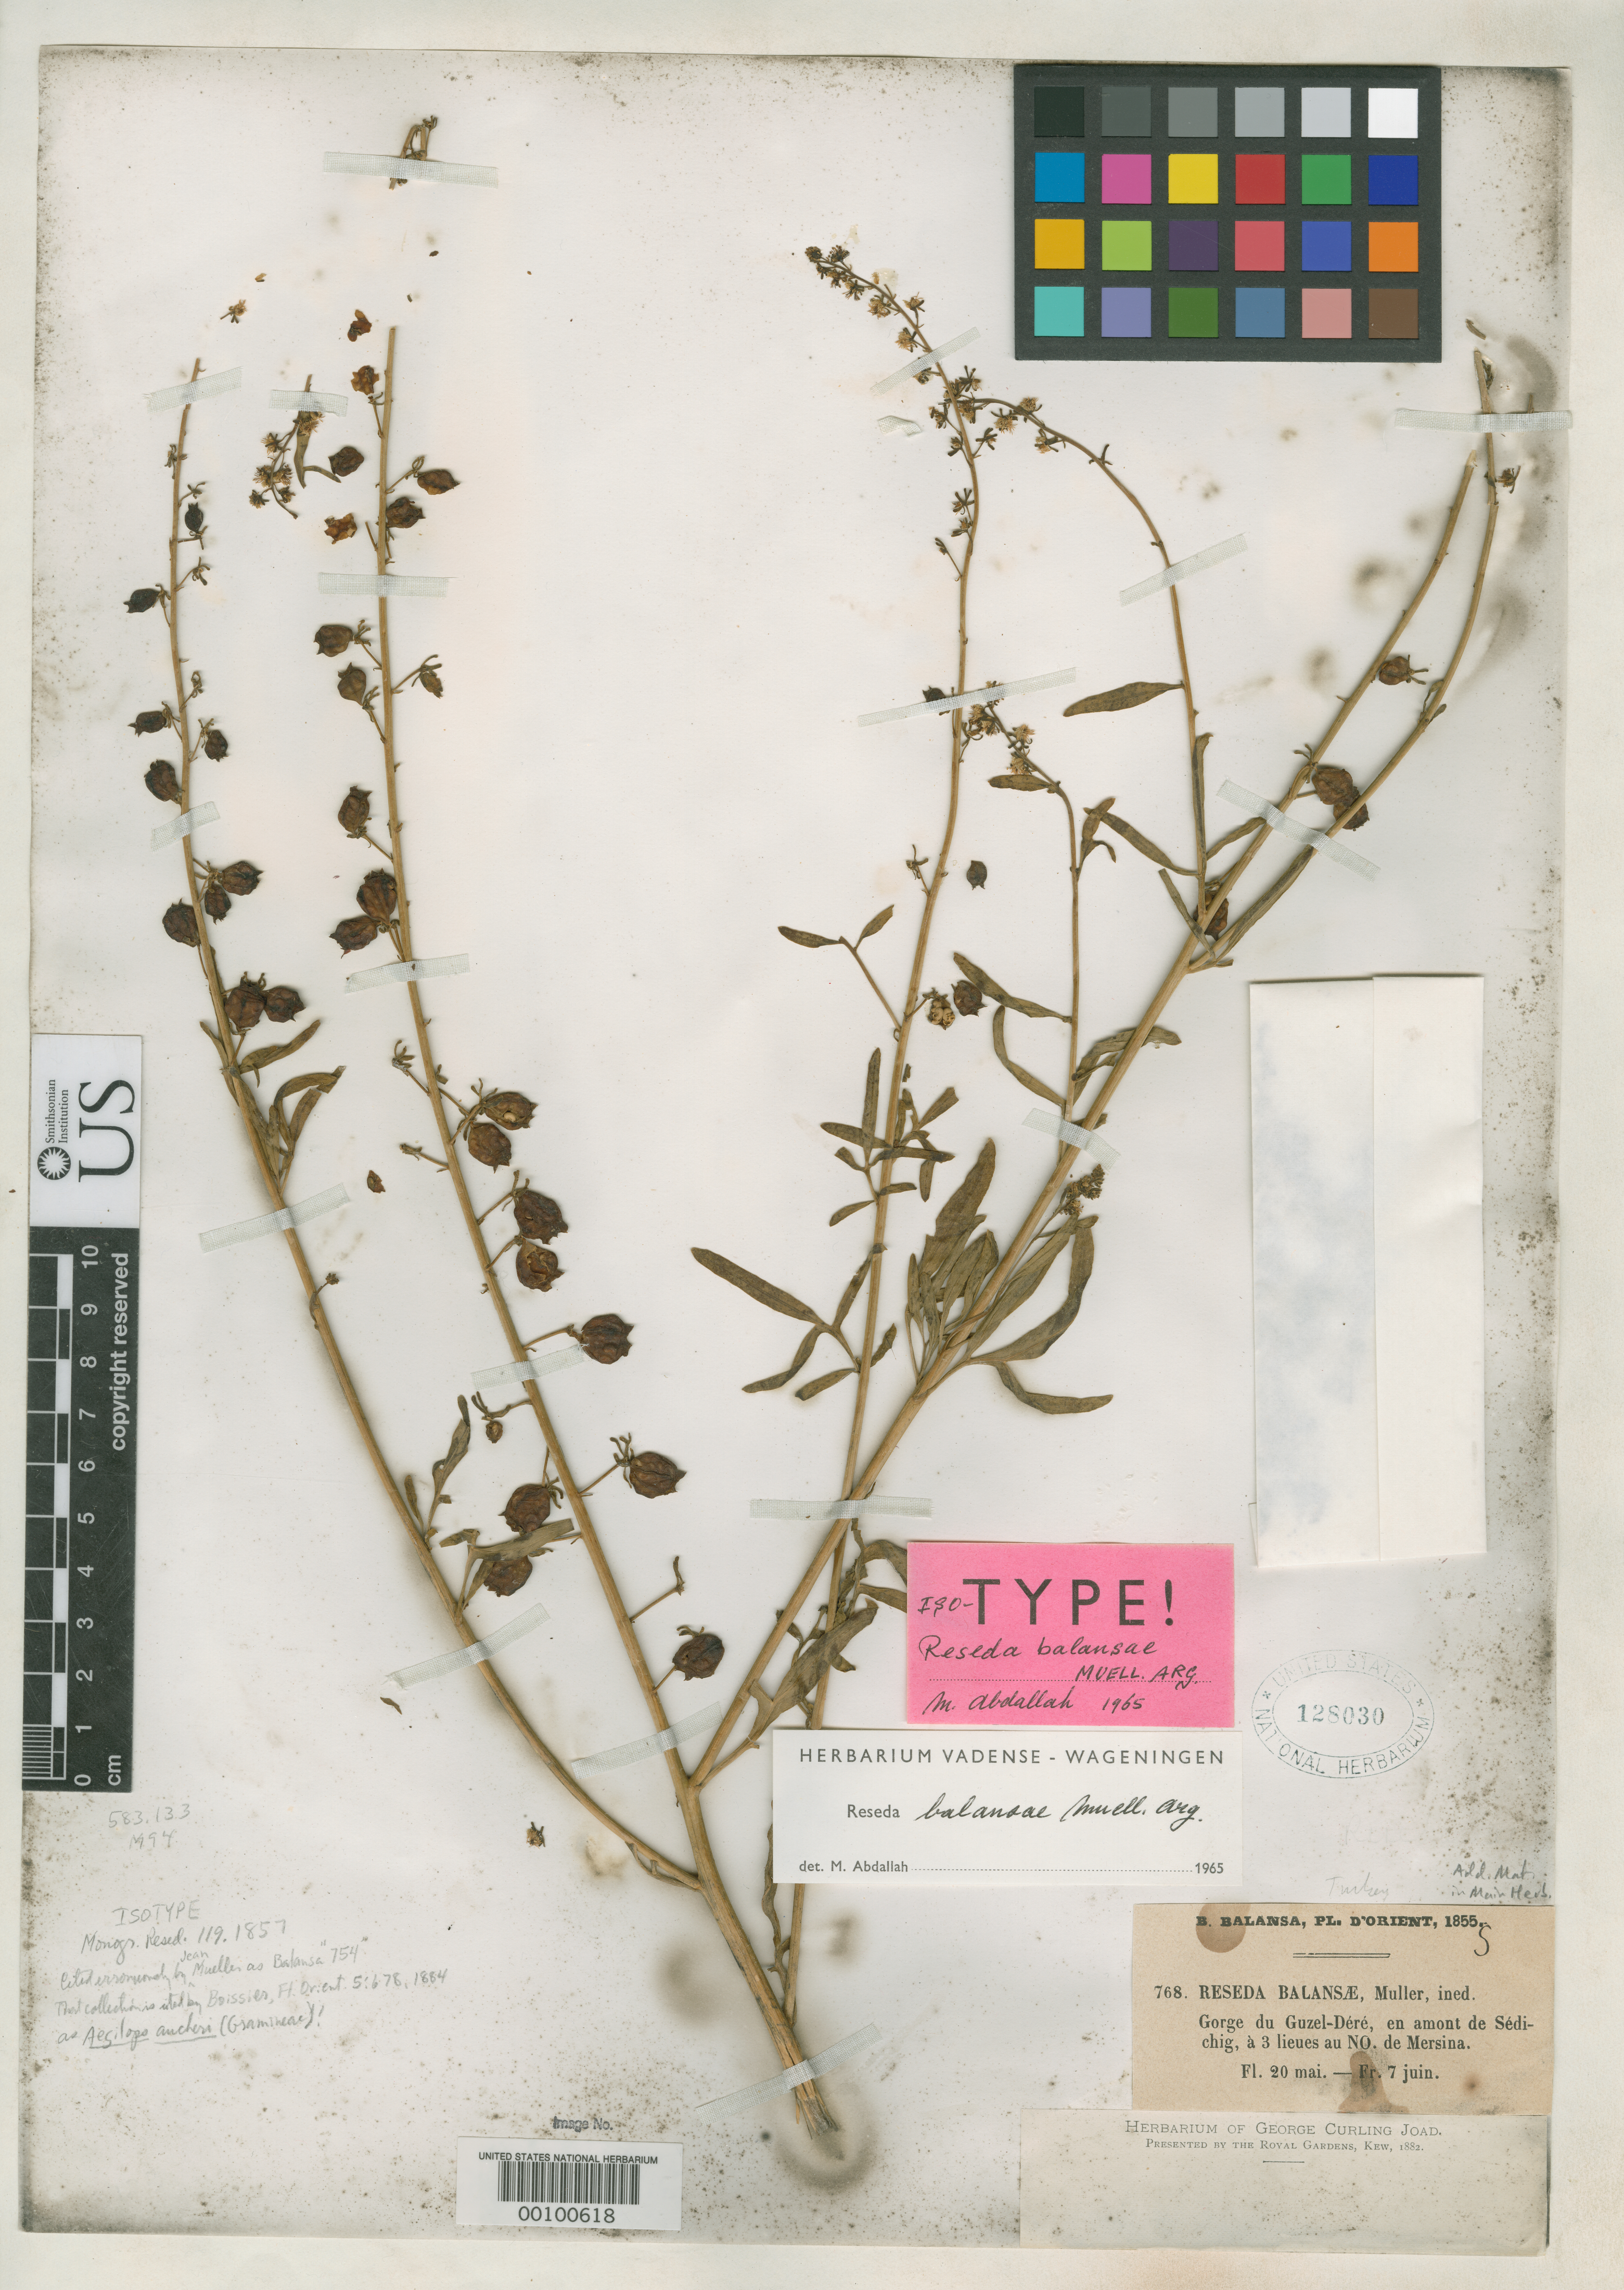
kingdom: Plantae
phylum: Tracheophyta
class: Magnoliopsida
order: Brassicales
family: Resedaceae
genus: Reseda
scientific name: Reseda balansae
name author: Müll. Arg.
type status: Isosyntype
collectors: B. Balansa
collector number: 768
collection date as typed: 20 May 1855 and 07 Jun 1855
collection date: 1855-05-20,1855-06-07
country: Turkey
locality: Gorge du Guzel-Dere, north of Mersina.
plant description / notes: Type apparently cited erroneously by Mueller as Balansa 754 (see Abdallah & De Wit 1978, Meded. Landb. Wageningen 78-14: 173). Abdallah & De Wit (1978) cite "type" (C) and "isotypes" but sheets are mounted with two collections (flowering, May; fruiting; June).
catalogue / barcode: US 128030